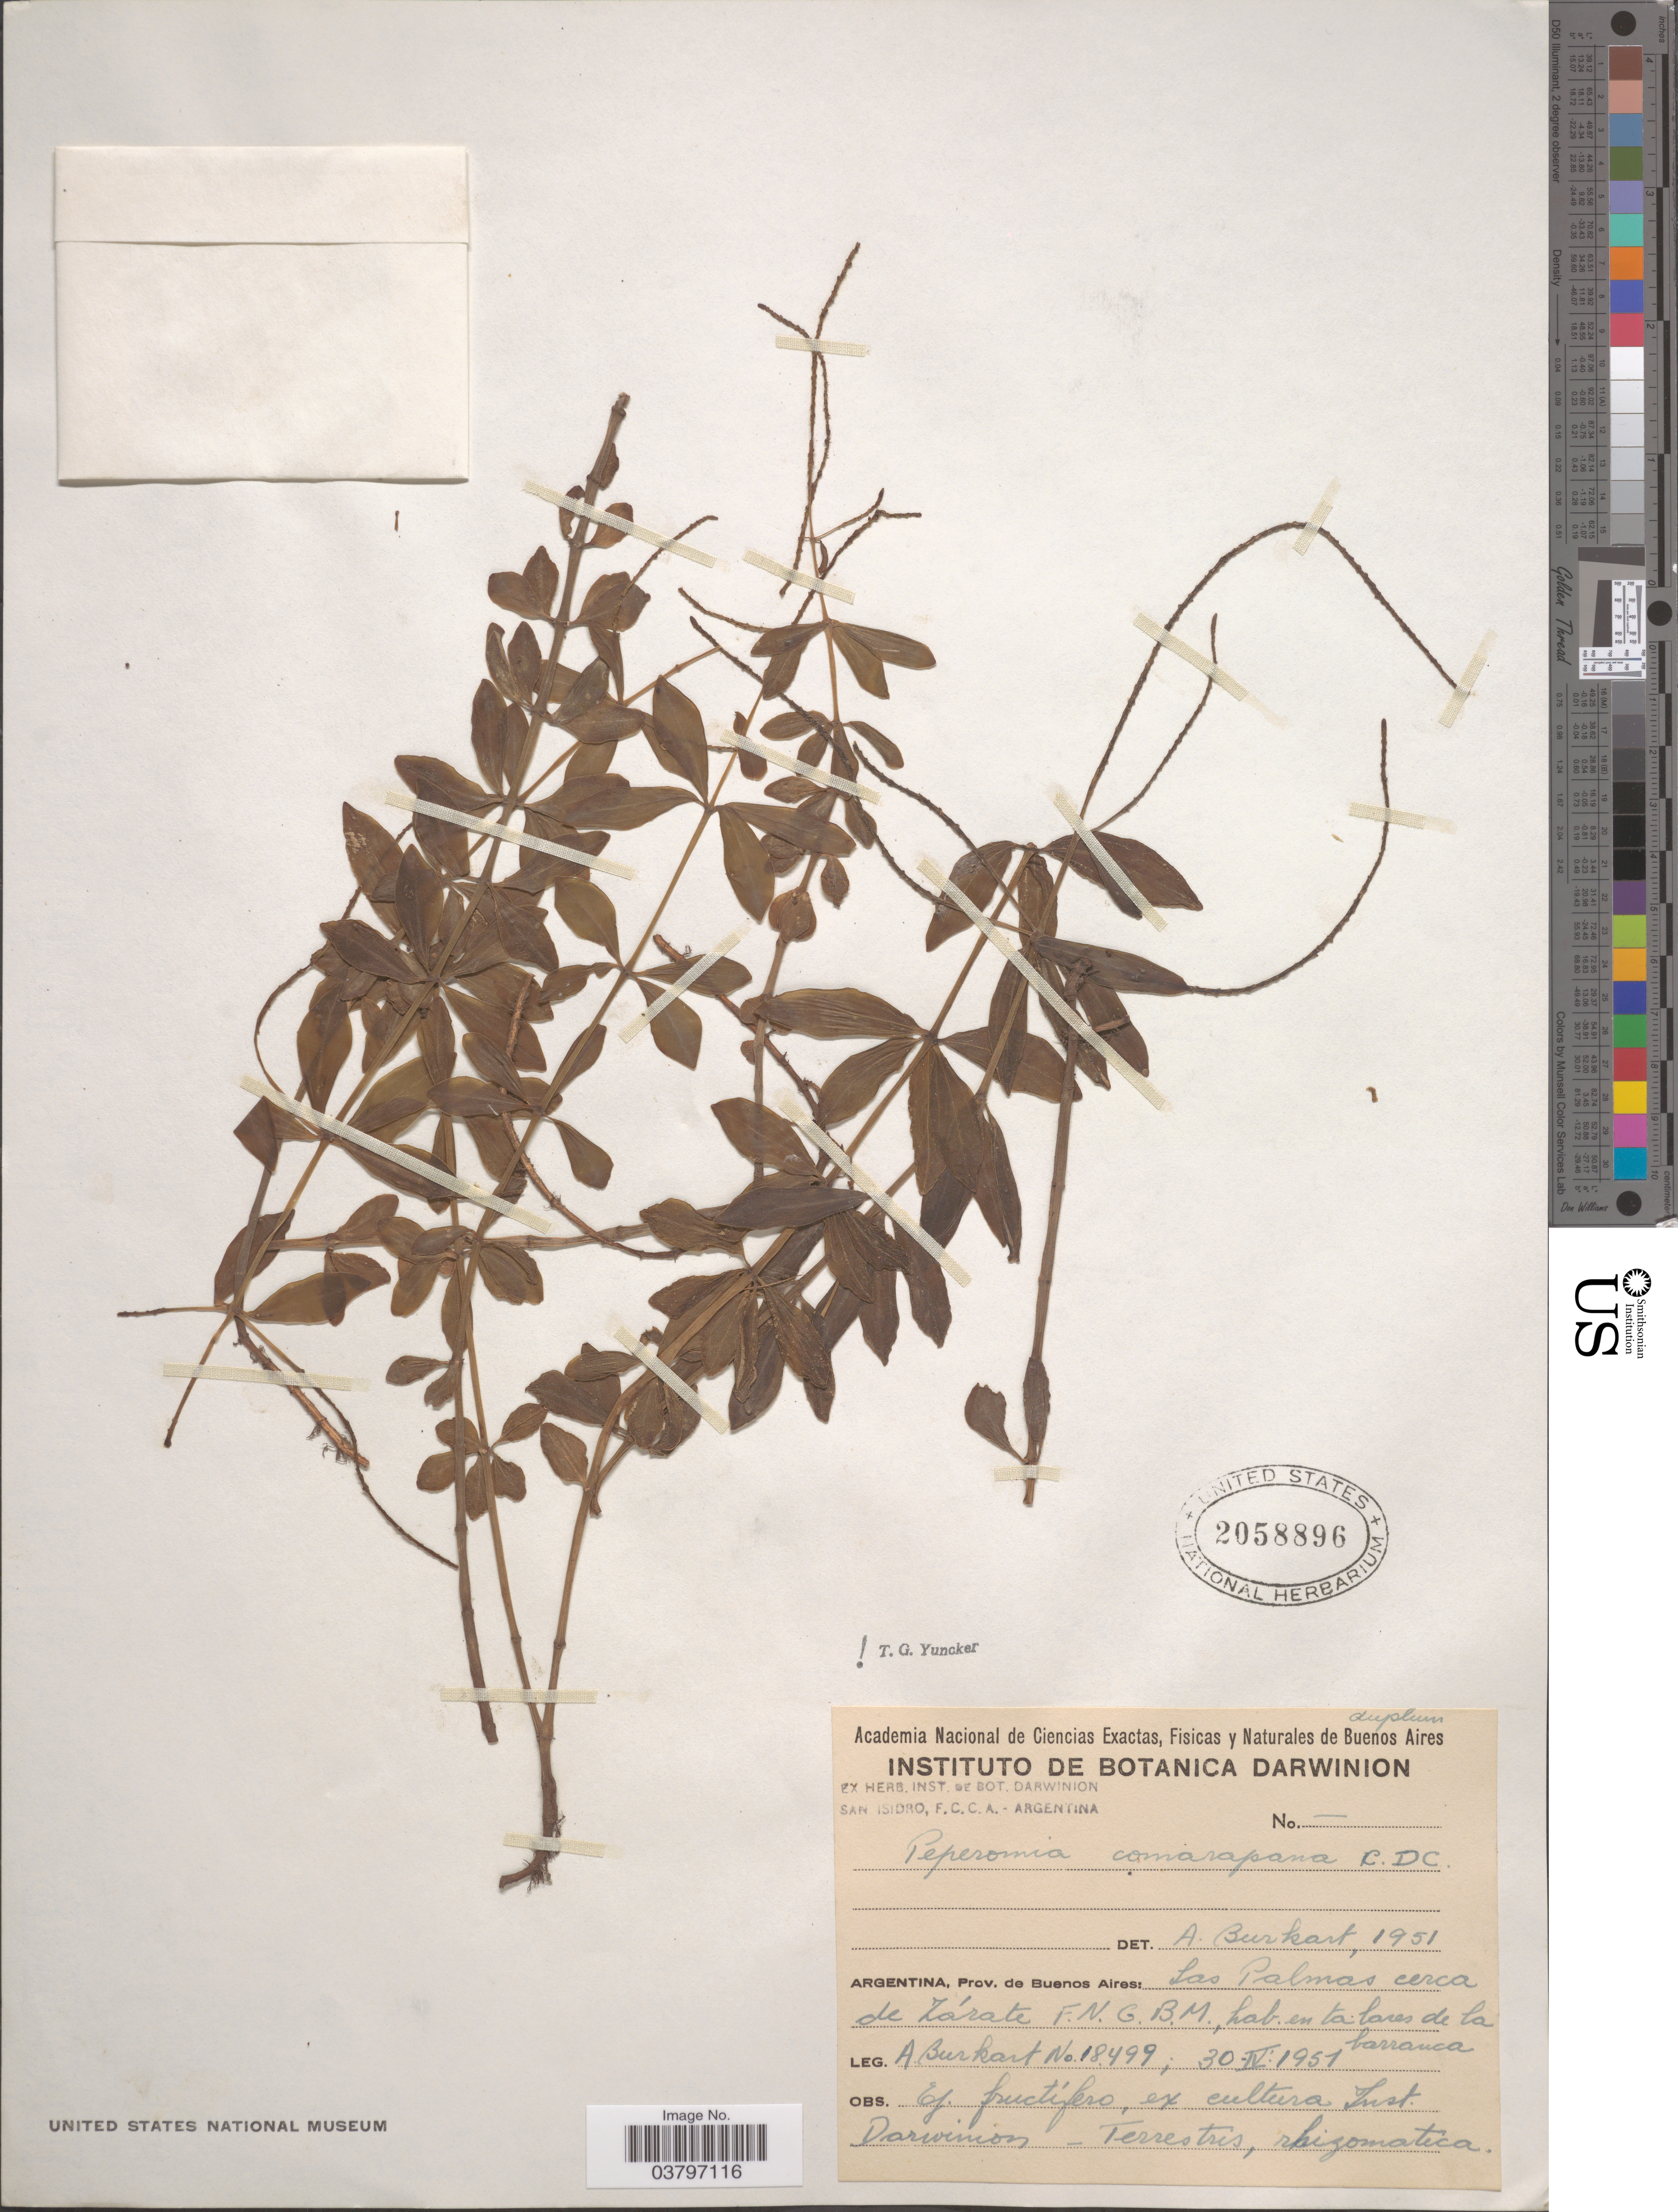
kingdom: Plantae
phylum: Tracheophyta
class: Magnoliopsida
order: Piperales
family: Piperaceae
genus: Peperomia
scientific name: Peperomia comarapana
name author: C. DC.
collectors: A. E. Burkart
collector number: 18499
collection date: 1951-04-30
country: Argentina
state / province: Buenos Aires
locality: Las Palmas cerca de Zórate F.N.G.B.M.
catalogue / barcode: US 2058896